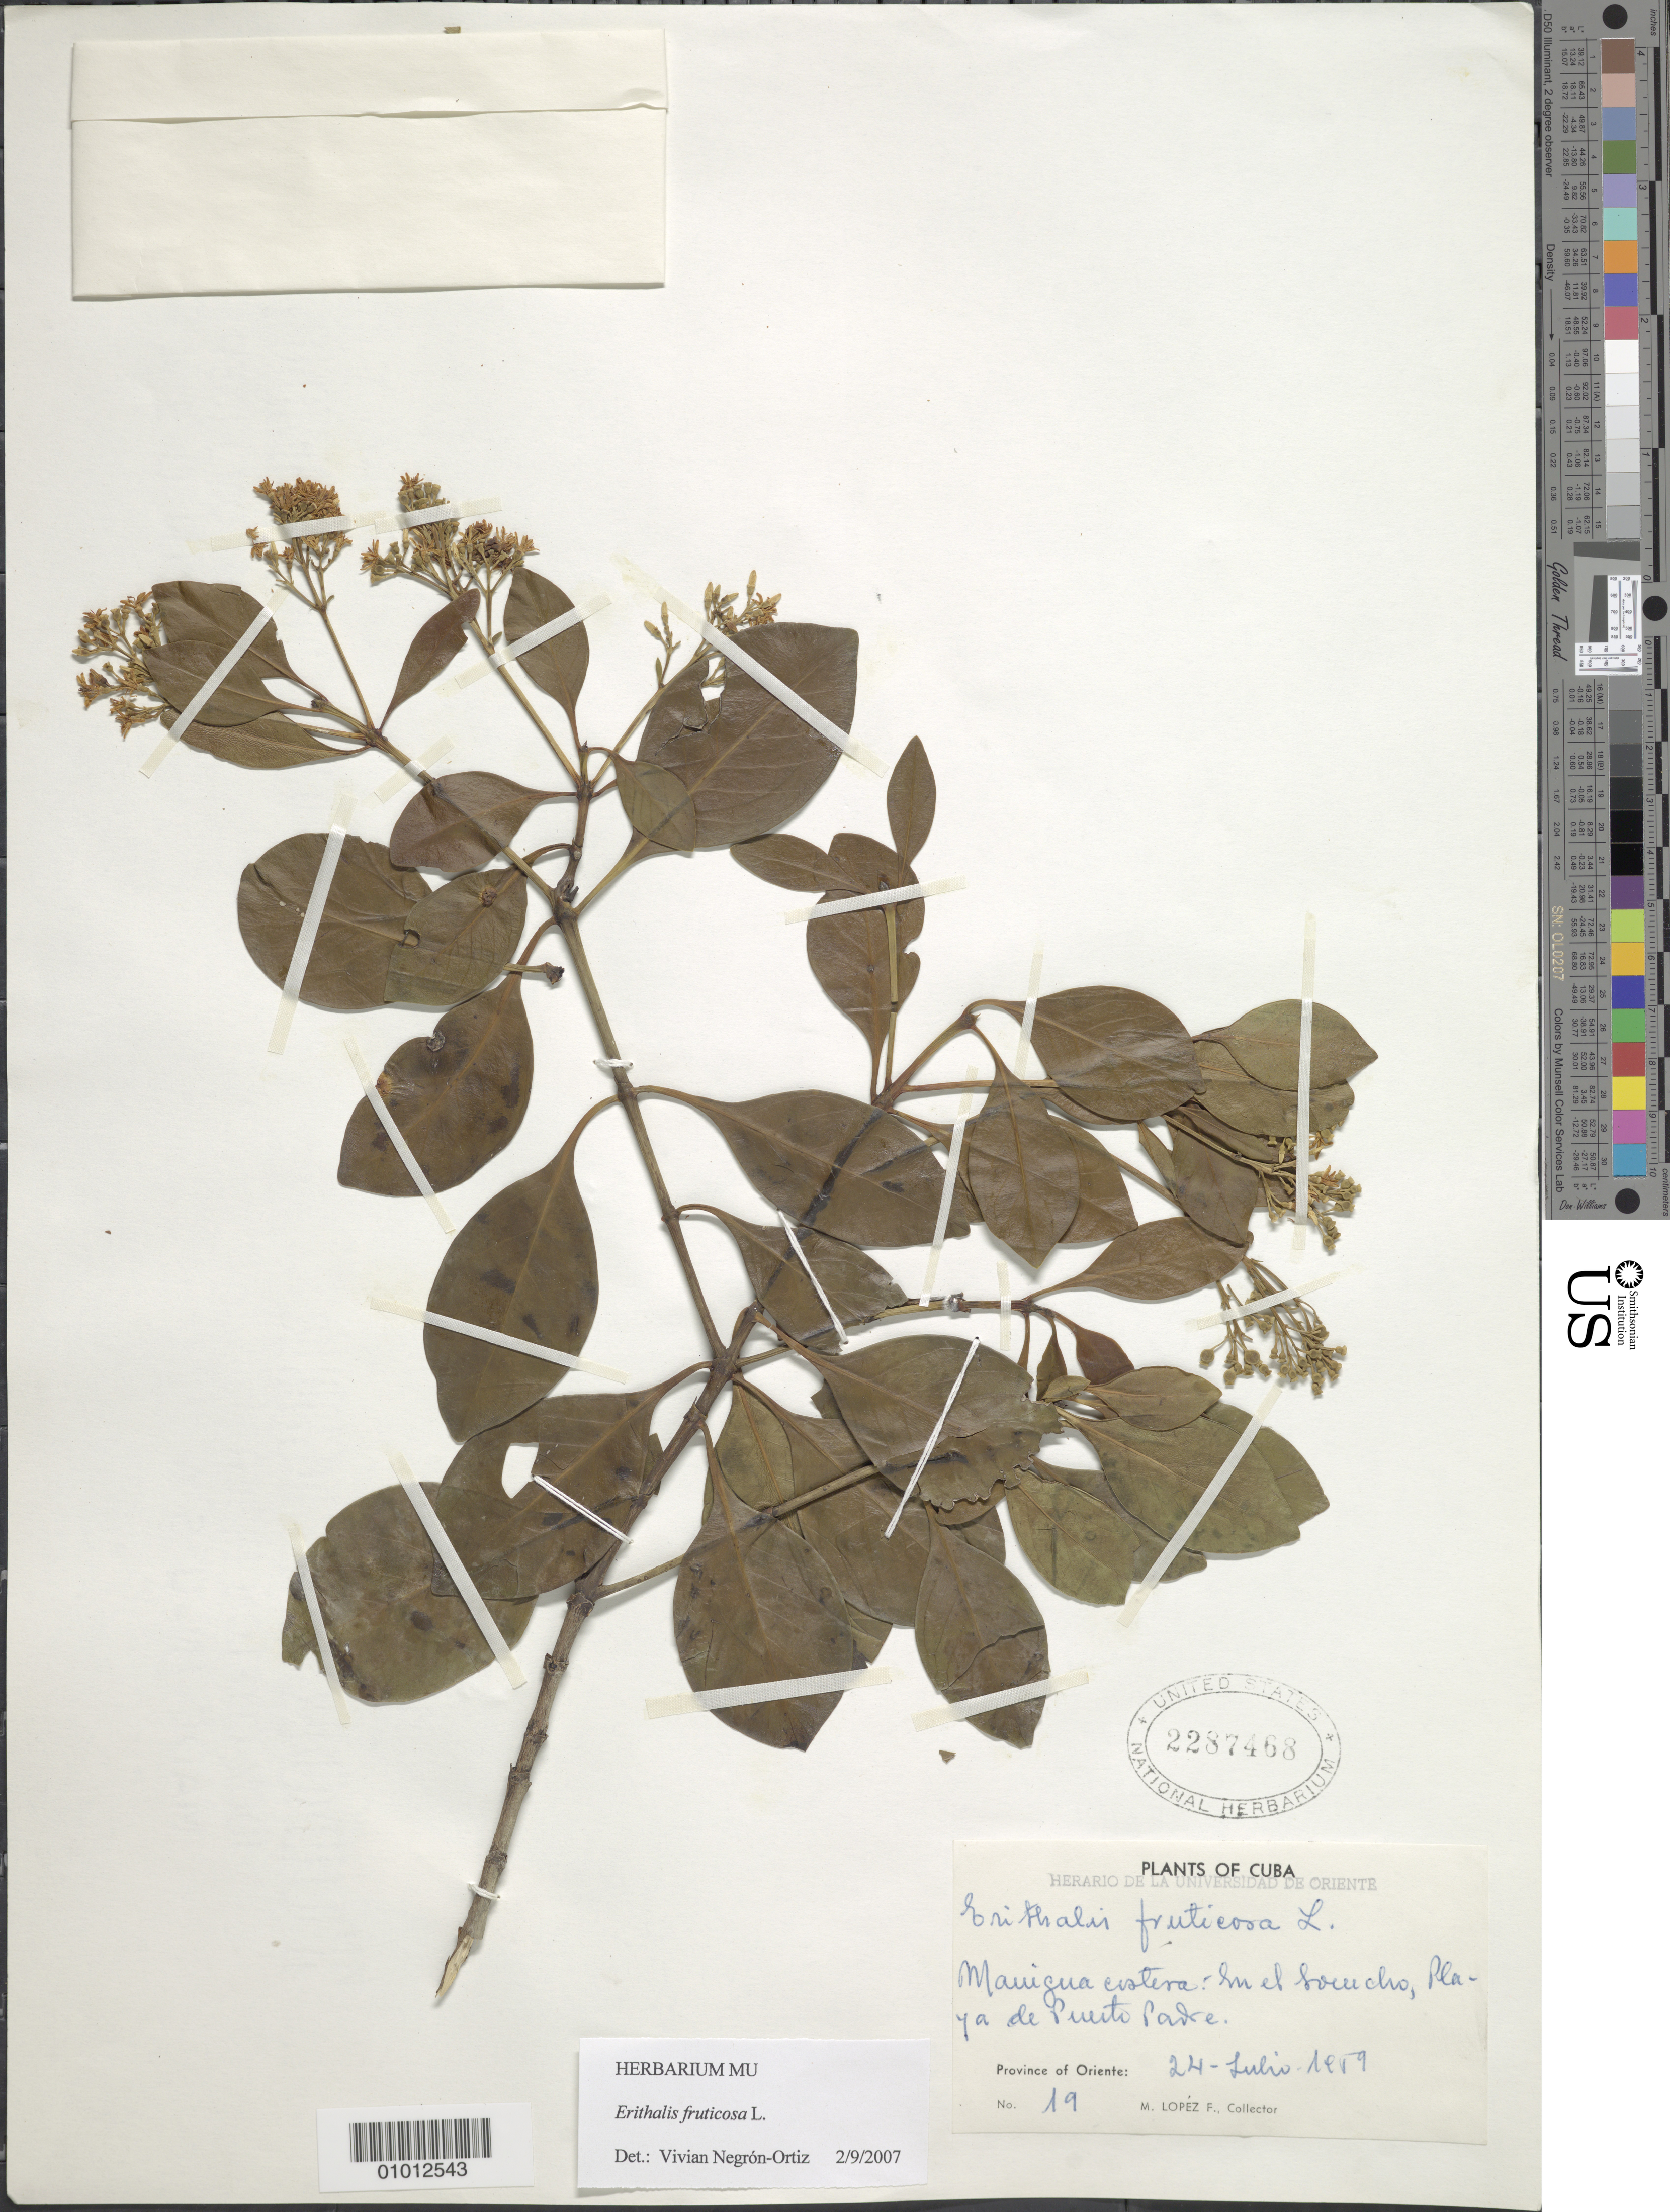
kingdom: Plantae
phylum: Tracheophyta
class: Magnoliopsida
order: Gentianales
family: Rubiaceae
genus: Erithalis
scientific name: Erithalis fruticosa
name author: L.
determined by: Negrón-Ortiz, V.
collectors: M. López Figueiras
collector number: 19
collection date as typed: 24 Jul 1959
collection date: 1959-07-24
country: Cuba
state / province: Oriente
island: Cuba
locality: La Boca, Playa de Puerto Padre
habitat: Manigua costera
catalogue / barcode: US 2287468